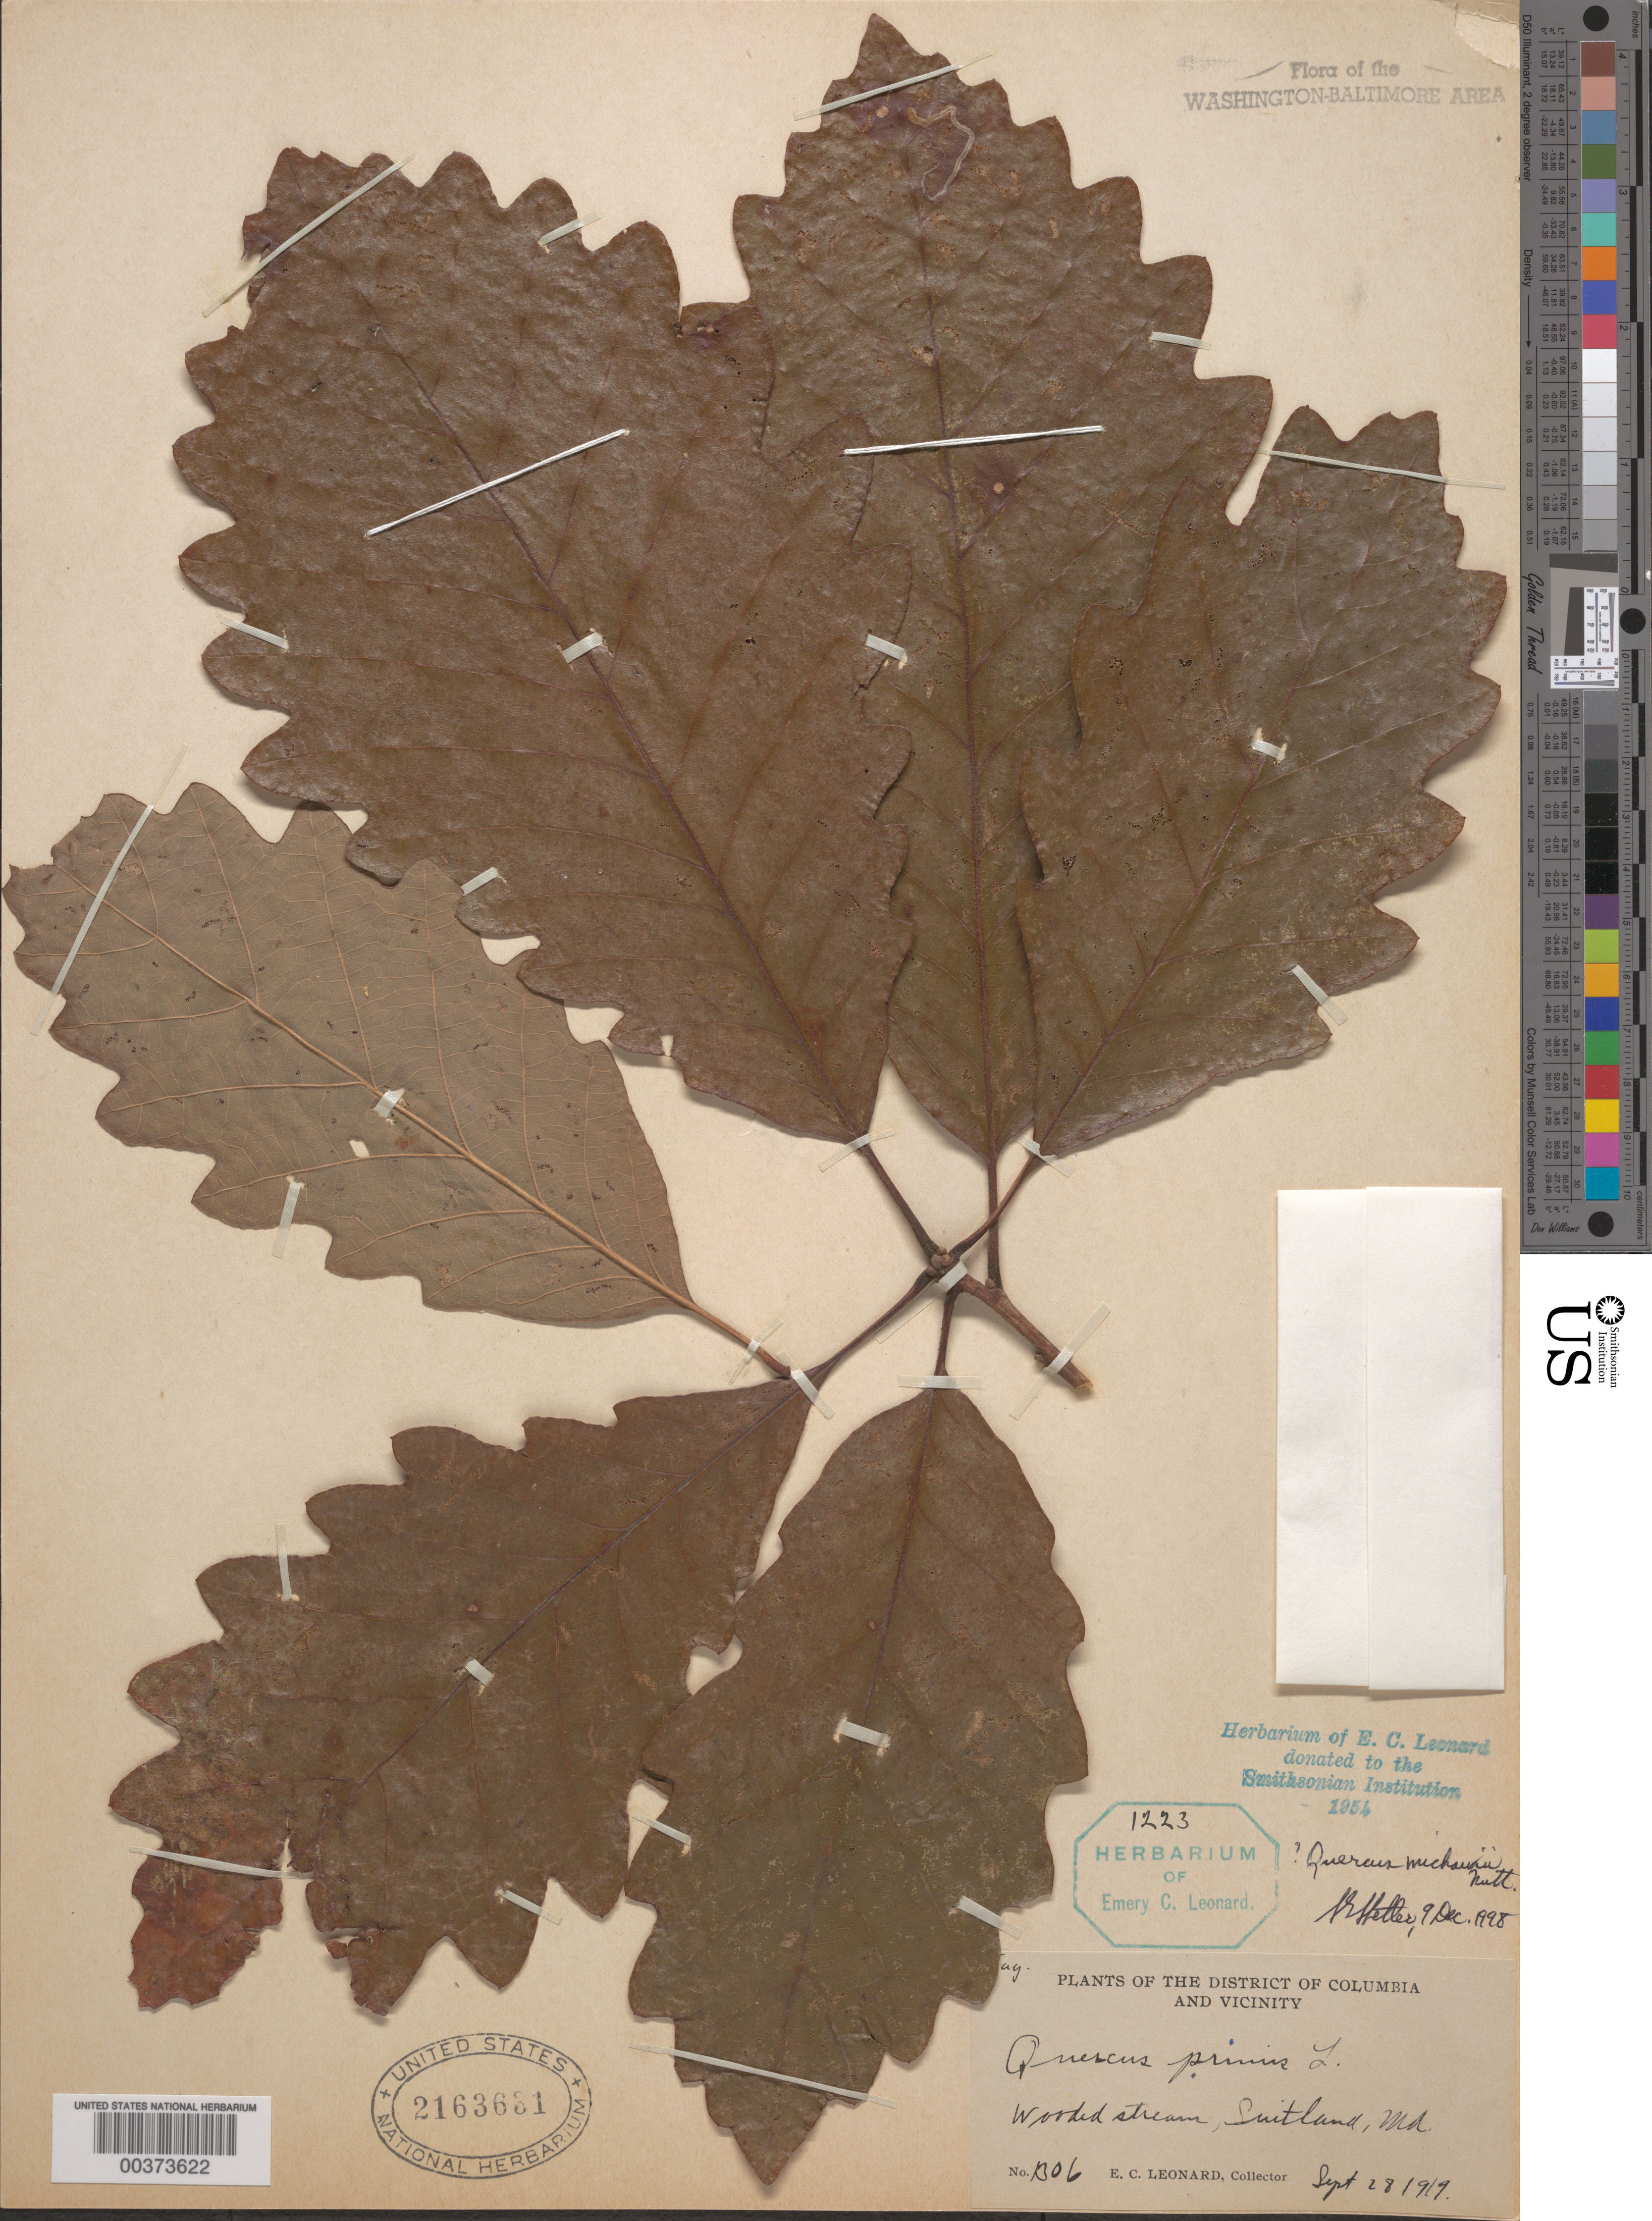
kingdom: Plantae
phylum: Tracheophyta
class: Magnoliopsida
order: Fagales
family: Fagaceae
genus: Quercus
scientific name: Quercus michauxii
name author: Nutt.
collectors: E. C. Leonard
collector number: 1306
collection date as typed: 28 Sep 1919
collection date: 1919-09-28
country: United States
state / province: Maryland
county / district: Prince George's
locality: Suitland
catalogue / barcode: US 2163631